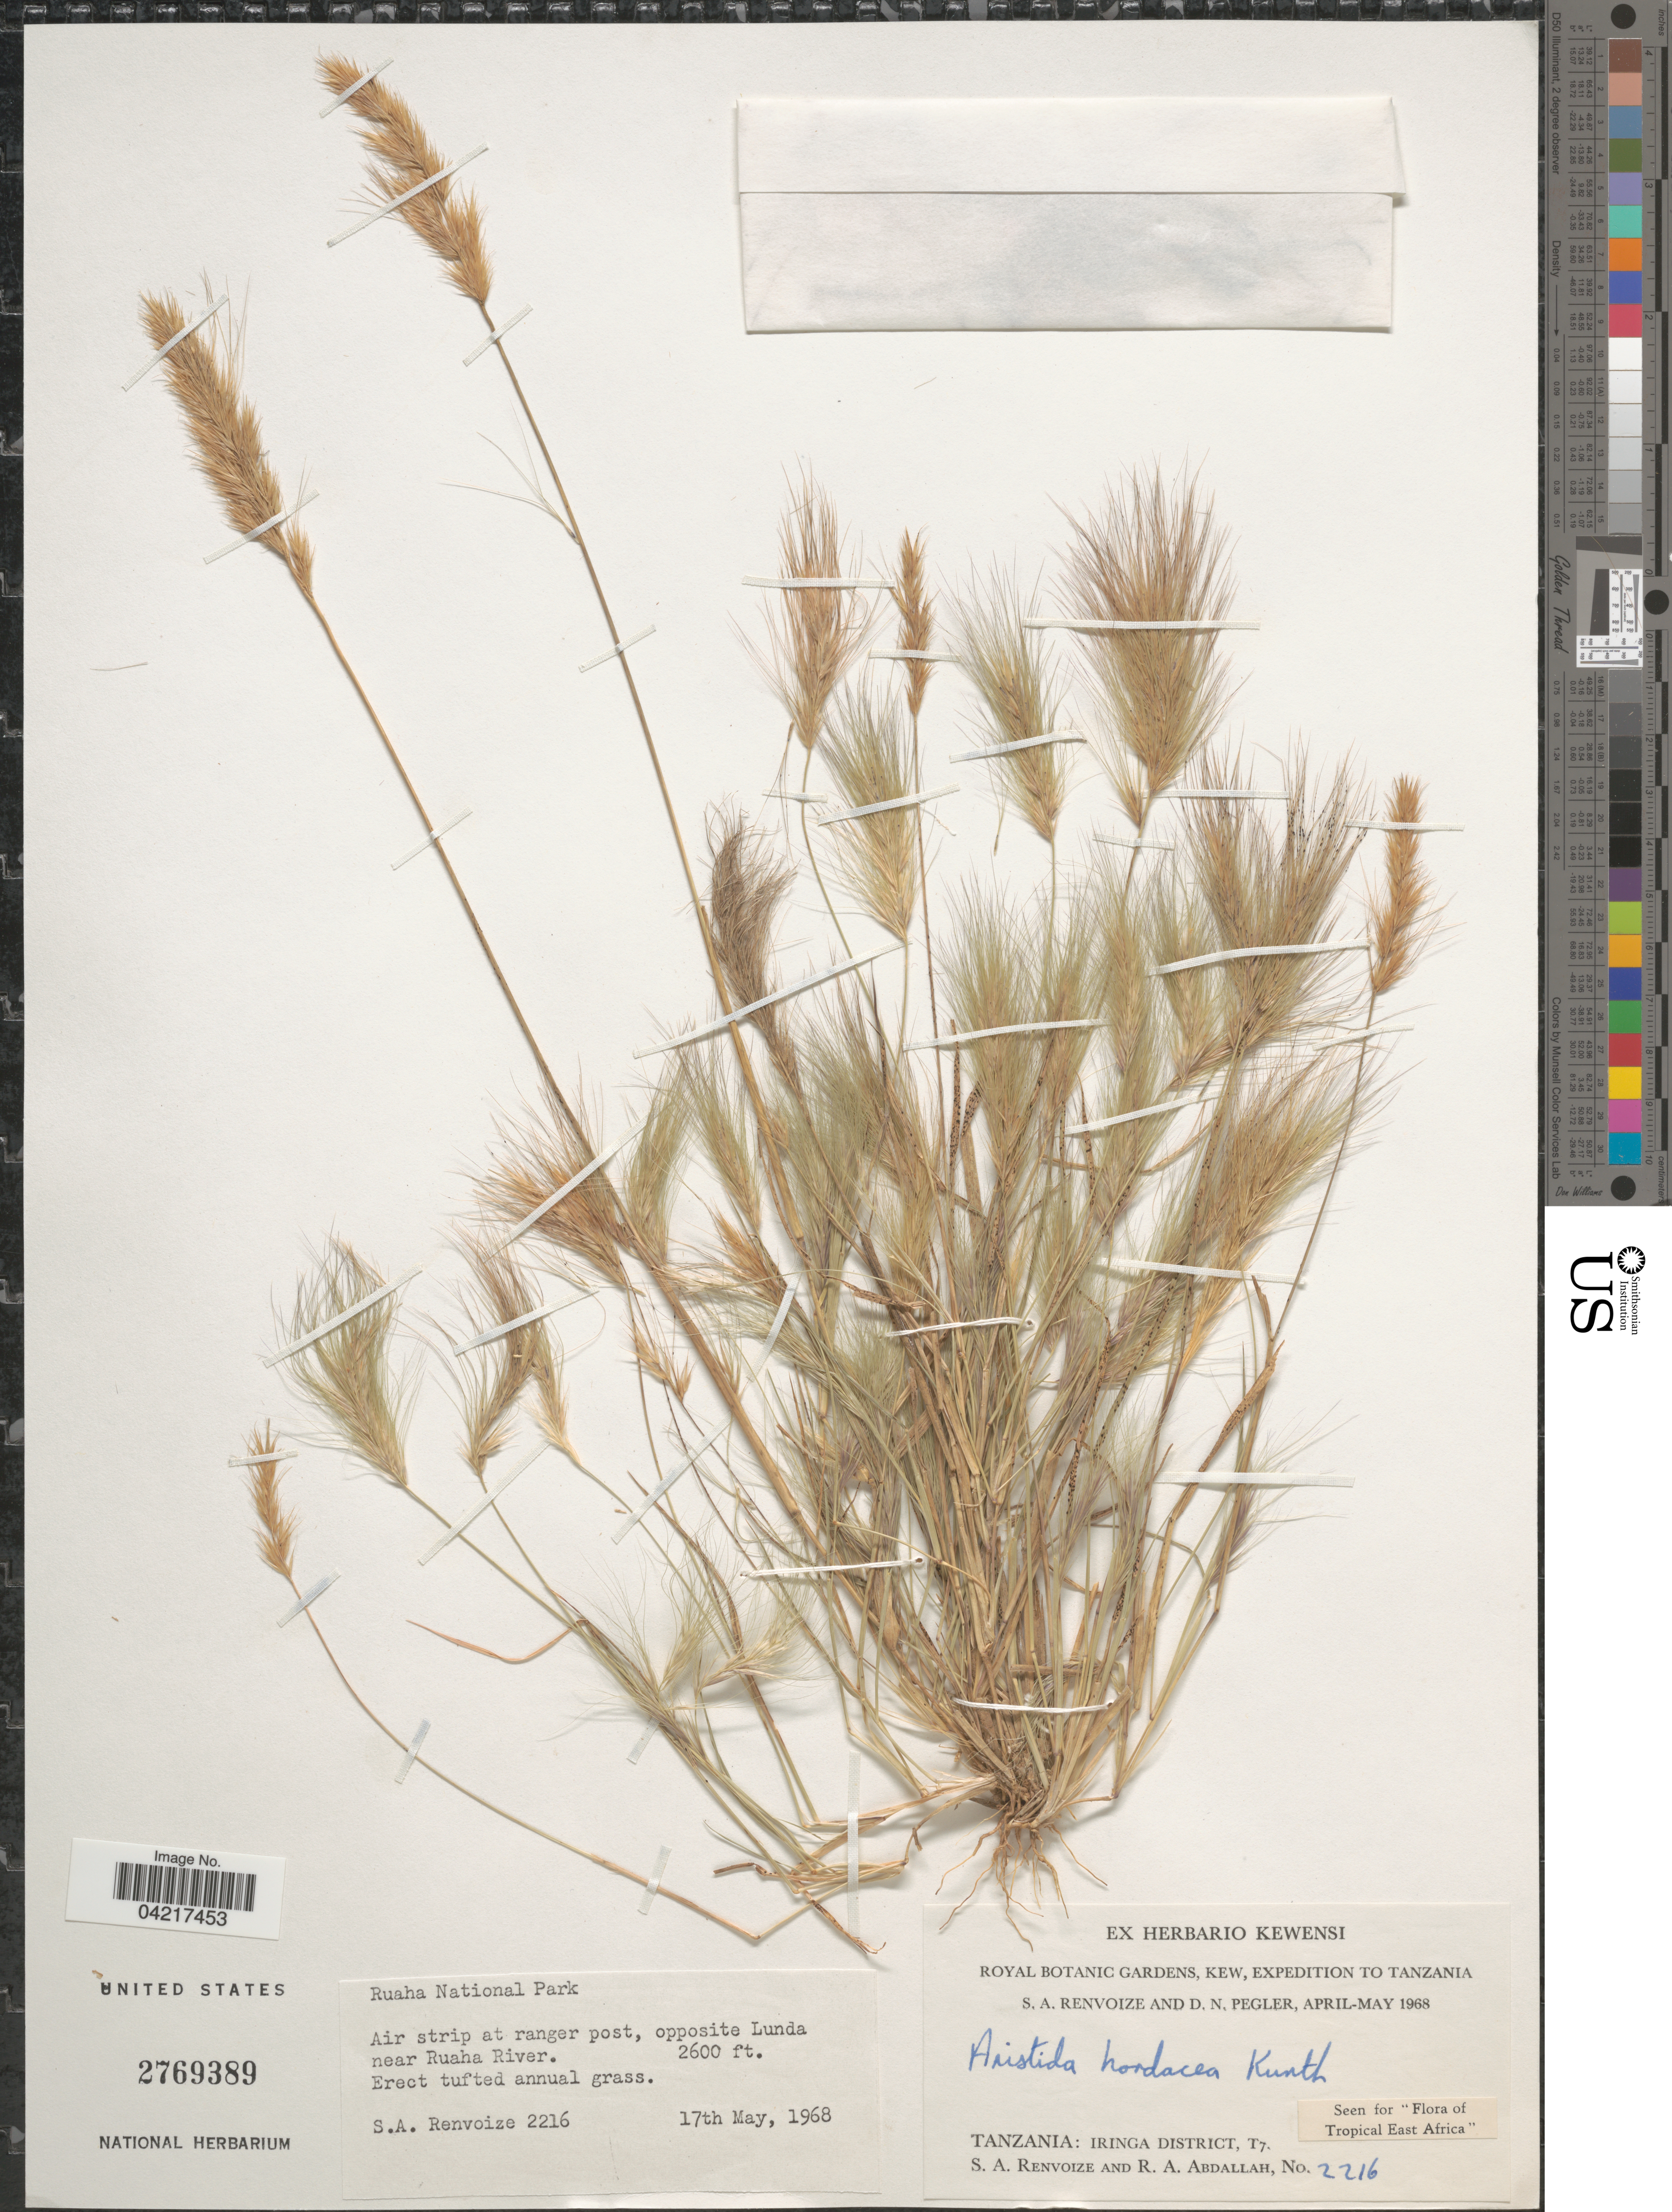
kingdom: Plantae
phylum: Tracheophyta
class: Liliopsida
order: Poales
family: Poaceae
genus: Aristida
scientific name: Aristida hordeacea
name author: Kunth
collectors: S. A. Renvoize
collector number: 2216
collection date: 1968-05-17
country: Tanzania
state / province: Iringa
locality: Ruaha National Park. Air strip at ranger post, opposite Lunda near Ruaha River. Royal Botanical Gardens, Kew, Expedition to Tanzania. Iringa District, T7.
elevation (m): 792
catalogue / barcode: US 2769389